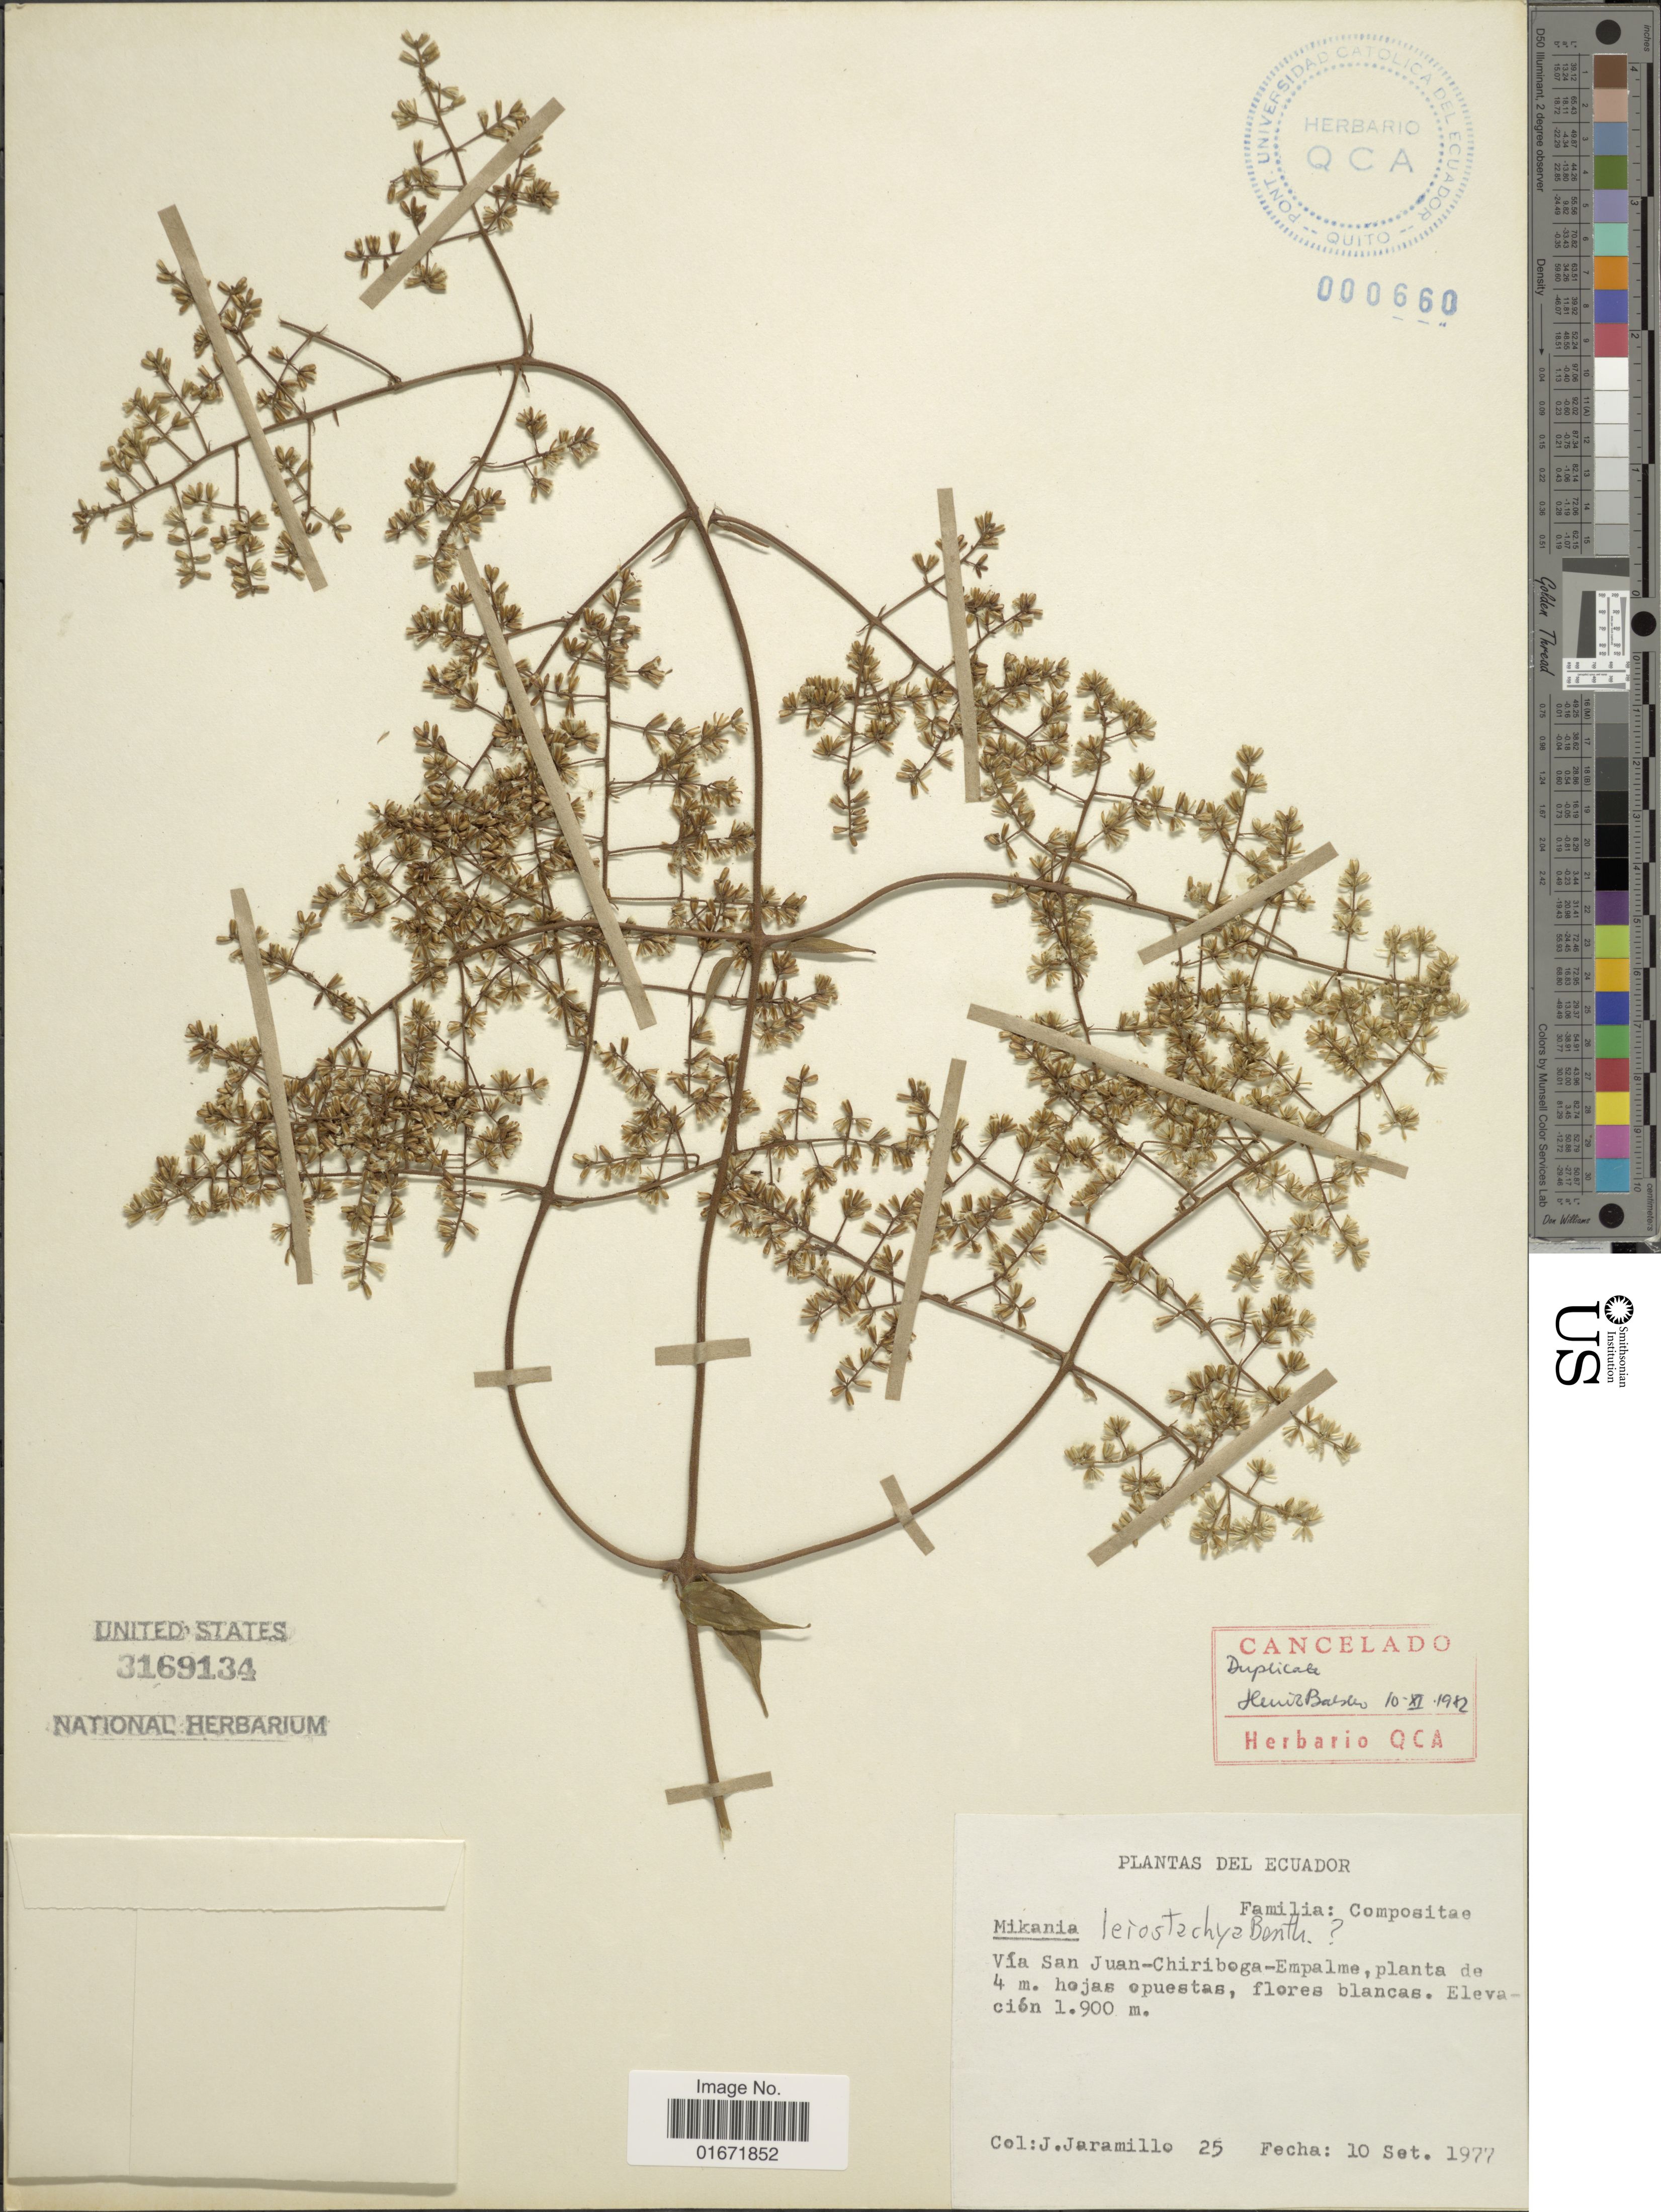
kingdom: Plantae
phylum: Tracheophyta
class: Magnoliopsida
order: Asterales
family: Asteraceae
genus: Mikania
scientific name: Mikania leiostachya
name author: Benth.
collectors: J. Jaramillo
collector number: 25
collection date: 1977-09-10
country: Ecuador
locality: Vía San Juan - Chiriboga - Empalme, planta de 4 m. hojas epuestas, flores blancas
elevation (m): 1900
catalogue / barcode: US 3169134